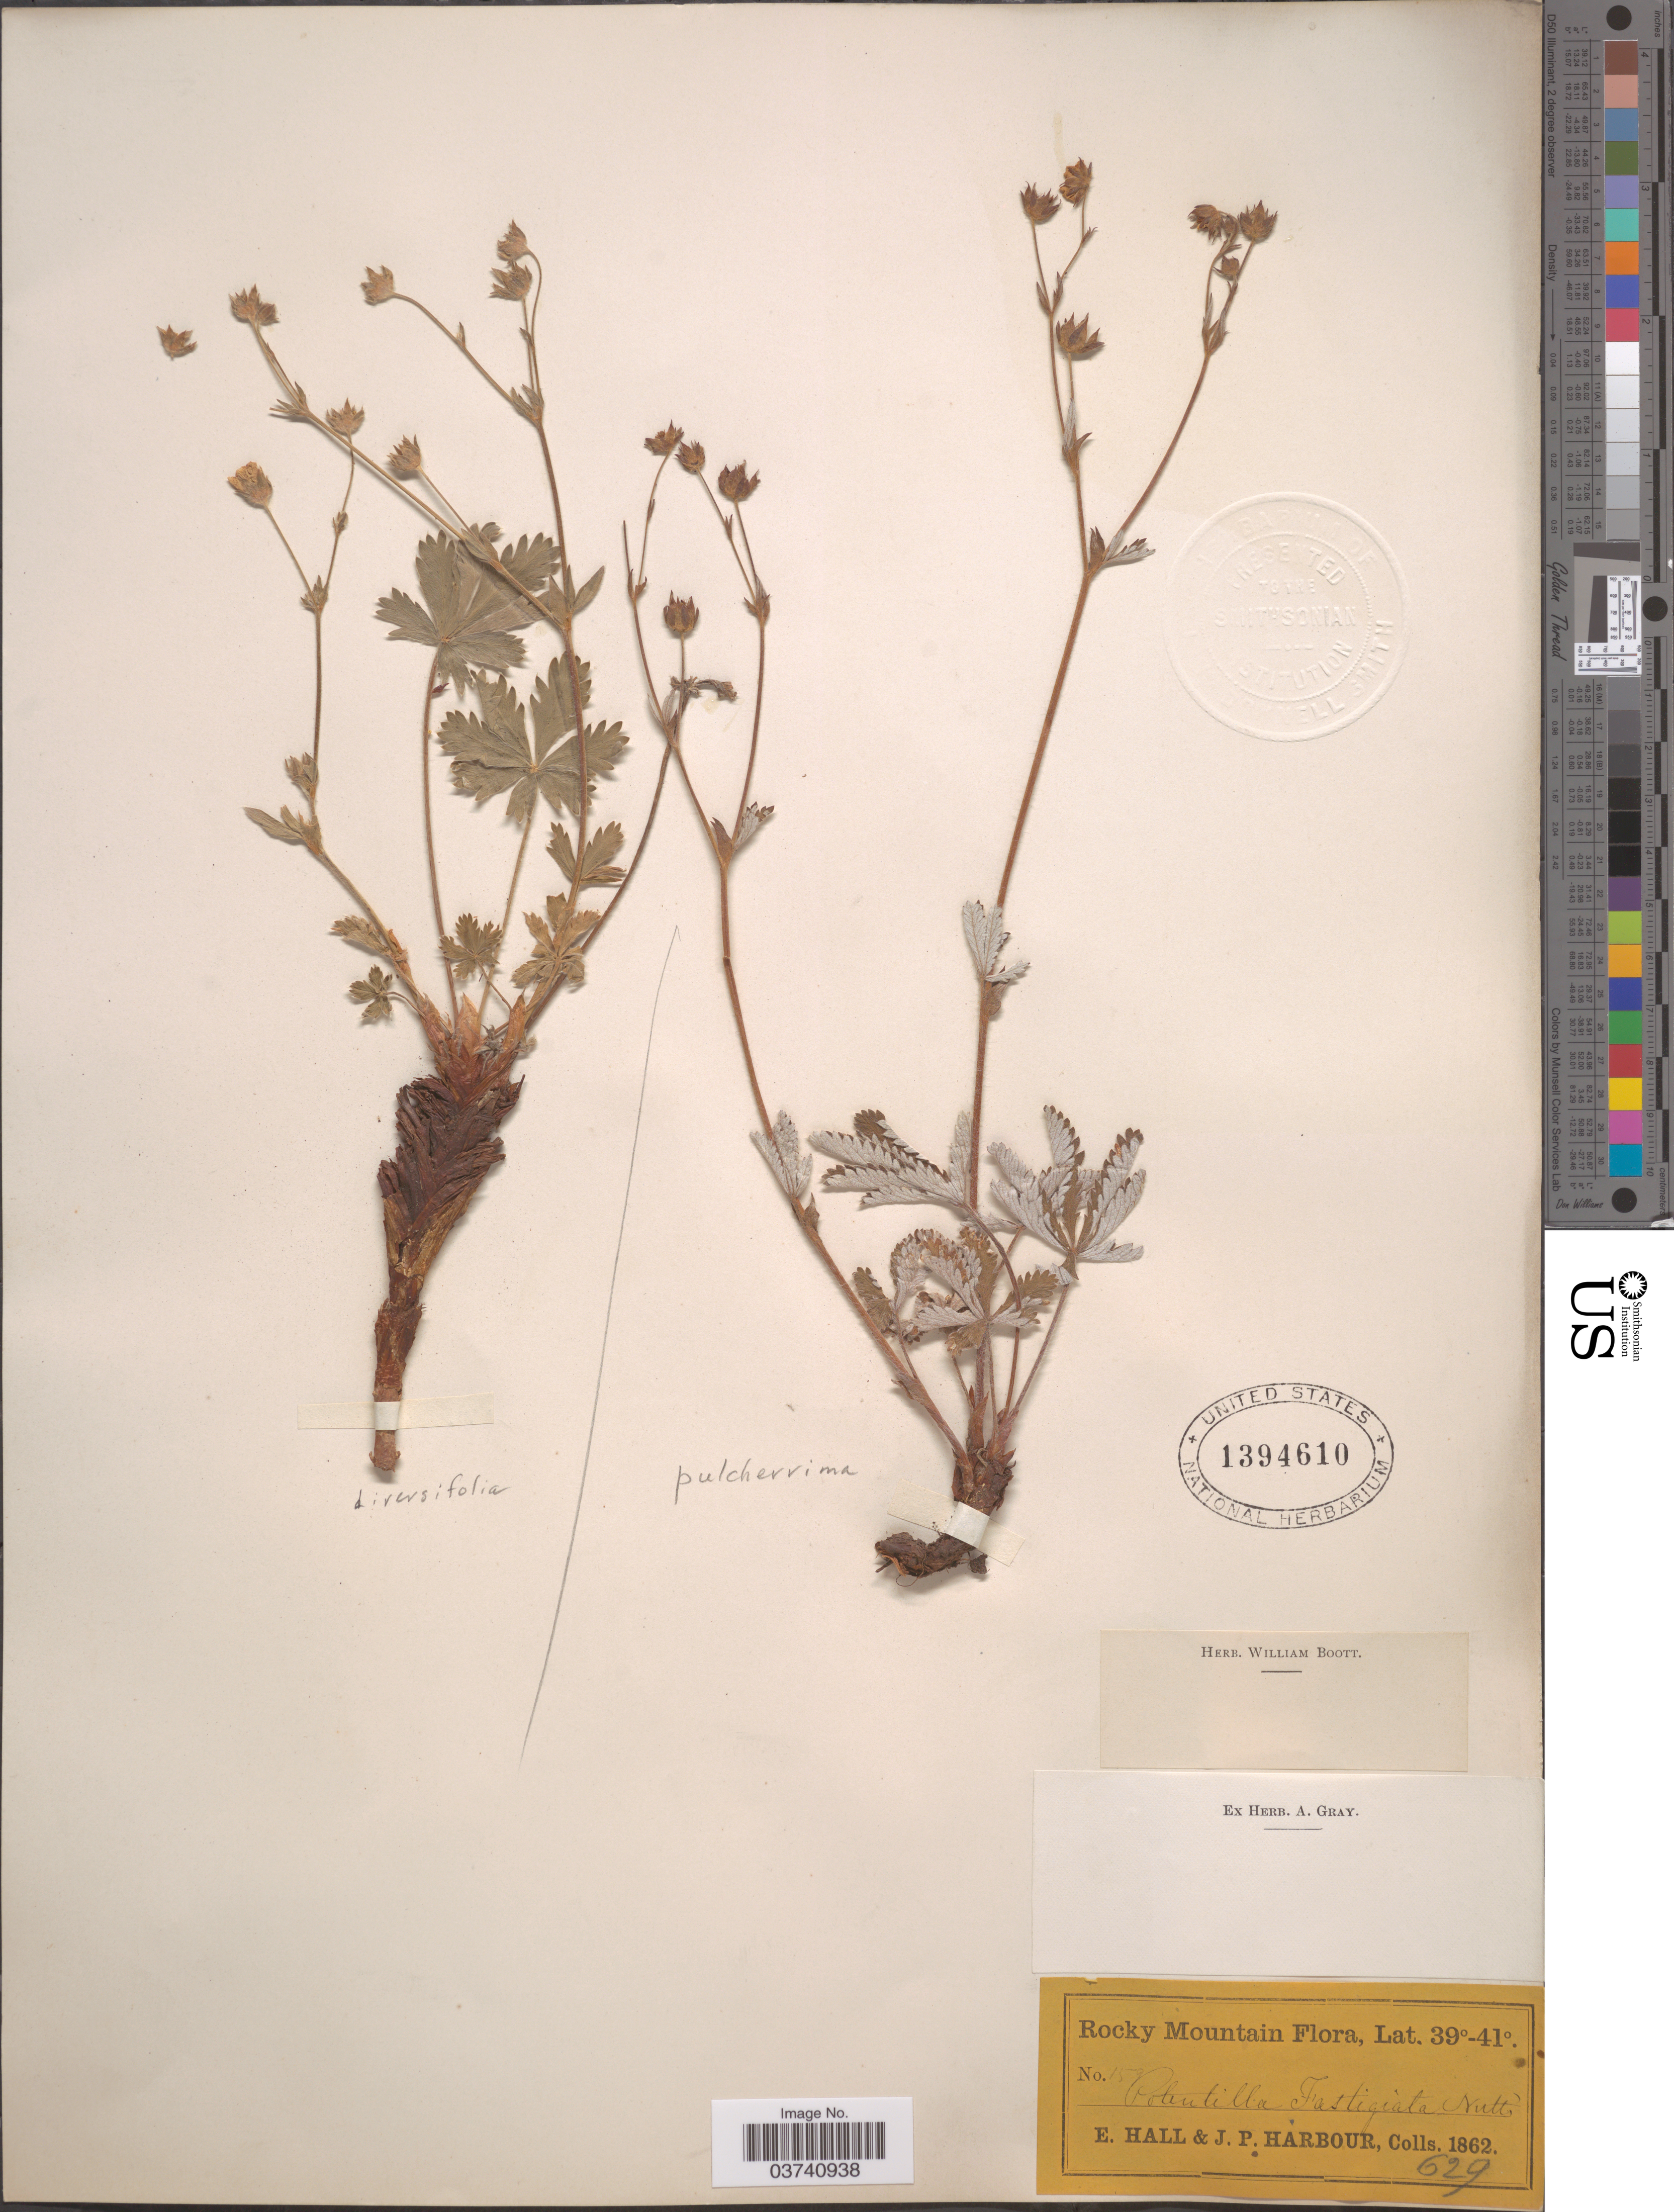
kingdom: Plantae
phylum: Tracheophyta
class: Magnoliopsida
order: Rosales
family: Rosaceae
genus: Potentilla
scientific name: Potentilla pulcherrima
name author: Lehm.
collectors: E. Hall & J. Harbour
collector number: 15a*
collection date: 1862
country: United States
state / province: Colorado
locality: Rocky Mountain.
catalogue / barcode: US 1394610